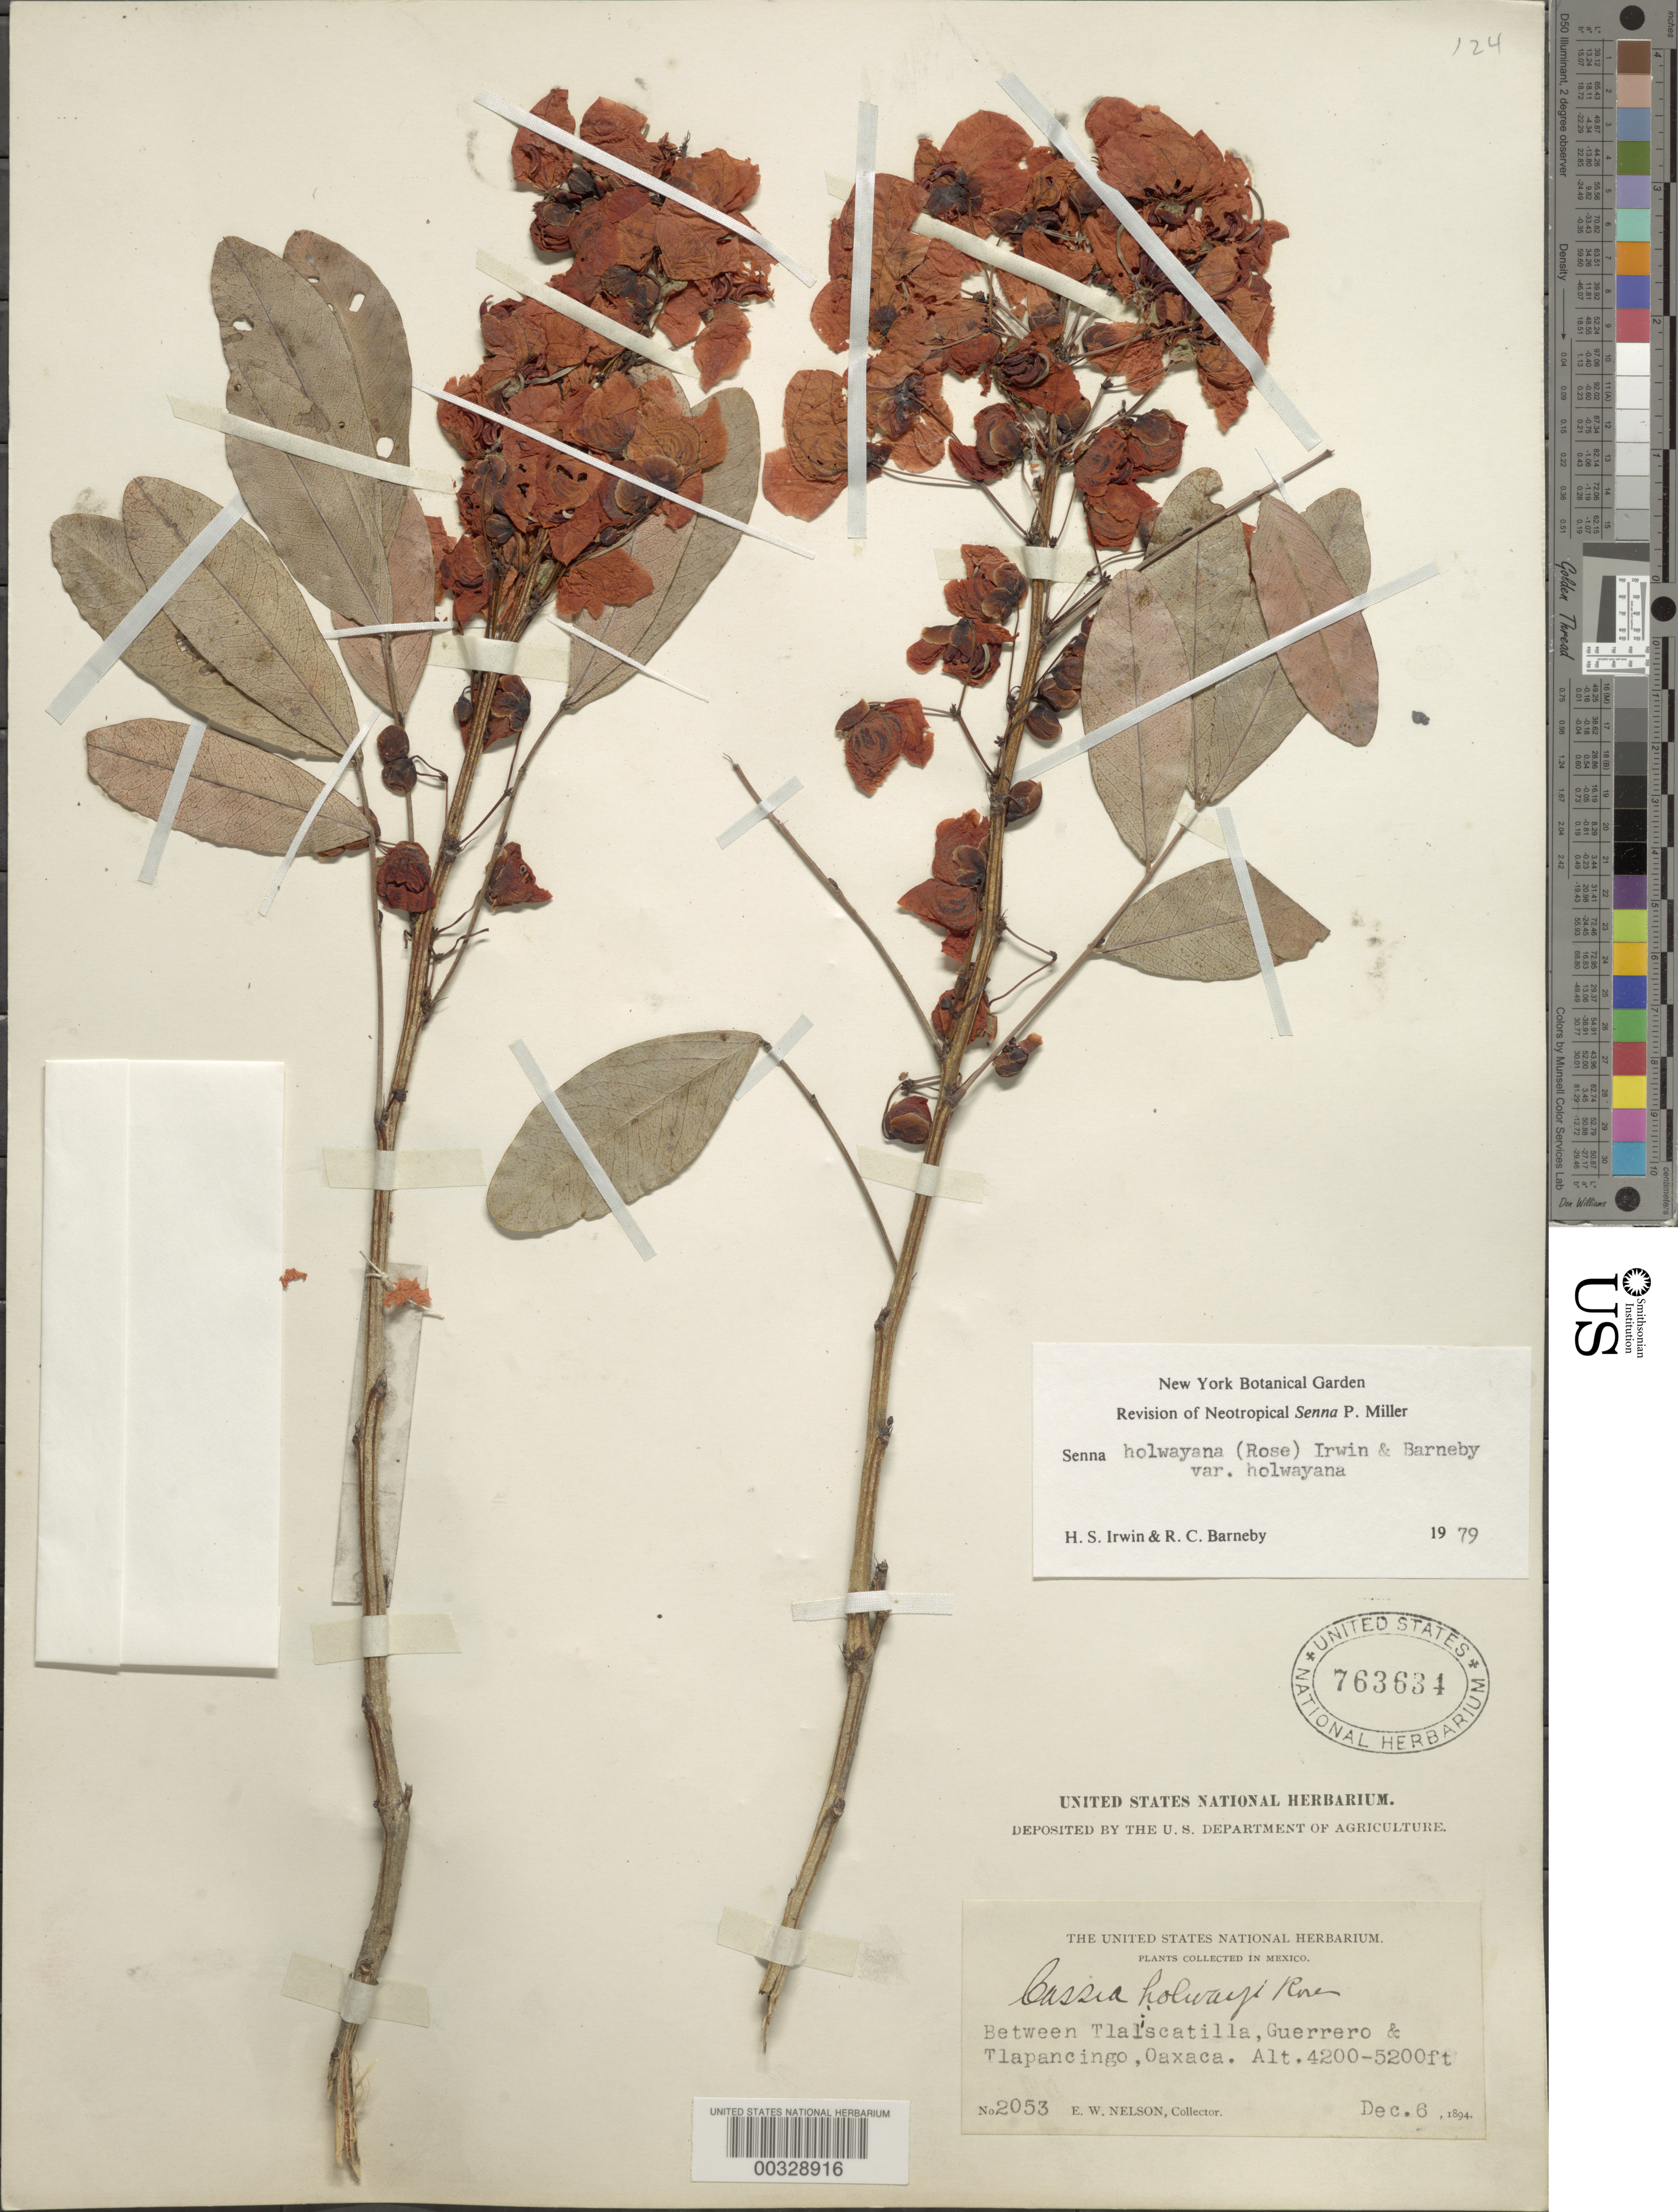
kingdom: Plantae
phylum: Tracheophyta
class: Magnoliopsida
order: Fabales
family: Fabaceae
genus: Senna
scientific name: Senna holwayana var. holwayana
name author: (Rose) H.S. Irwin & Barneby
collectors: E. W. Nelson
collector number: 2053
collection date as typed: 06 Dec 1894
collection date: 1894-12-06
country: Mexico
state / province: Guerrero / Oaxaca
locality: Between Tlalscatilla, Guerrero and Tlapancingo, Oaxaca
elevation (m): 1280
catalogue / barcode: US 763634